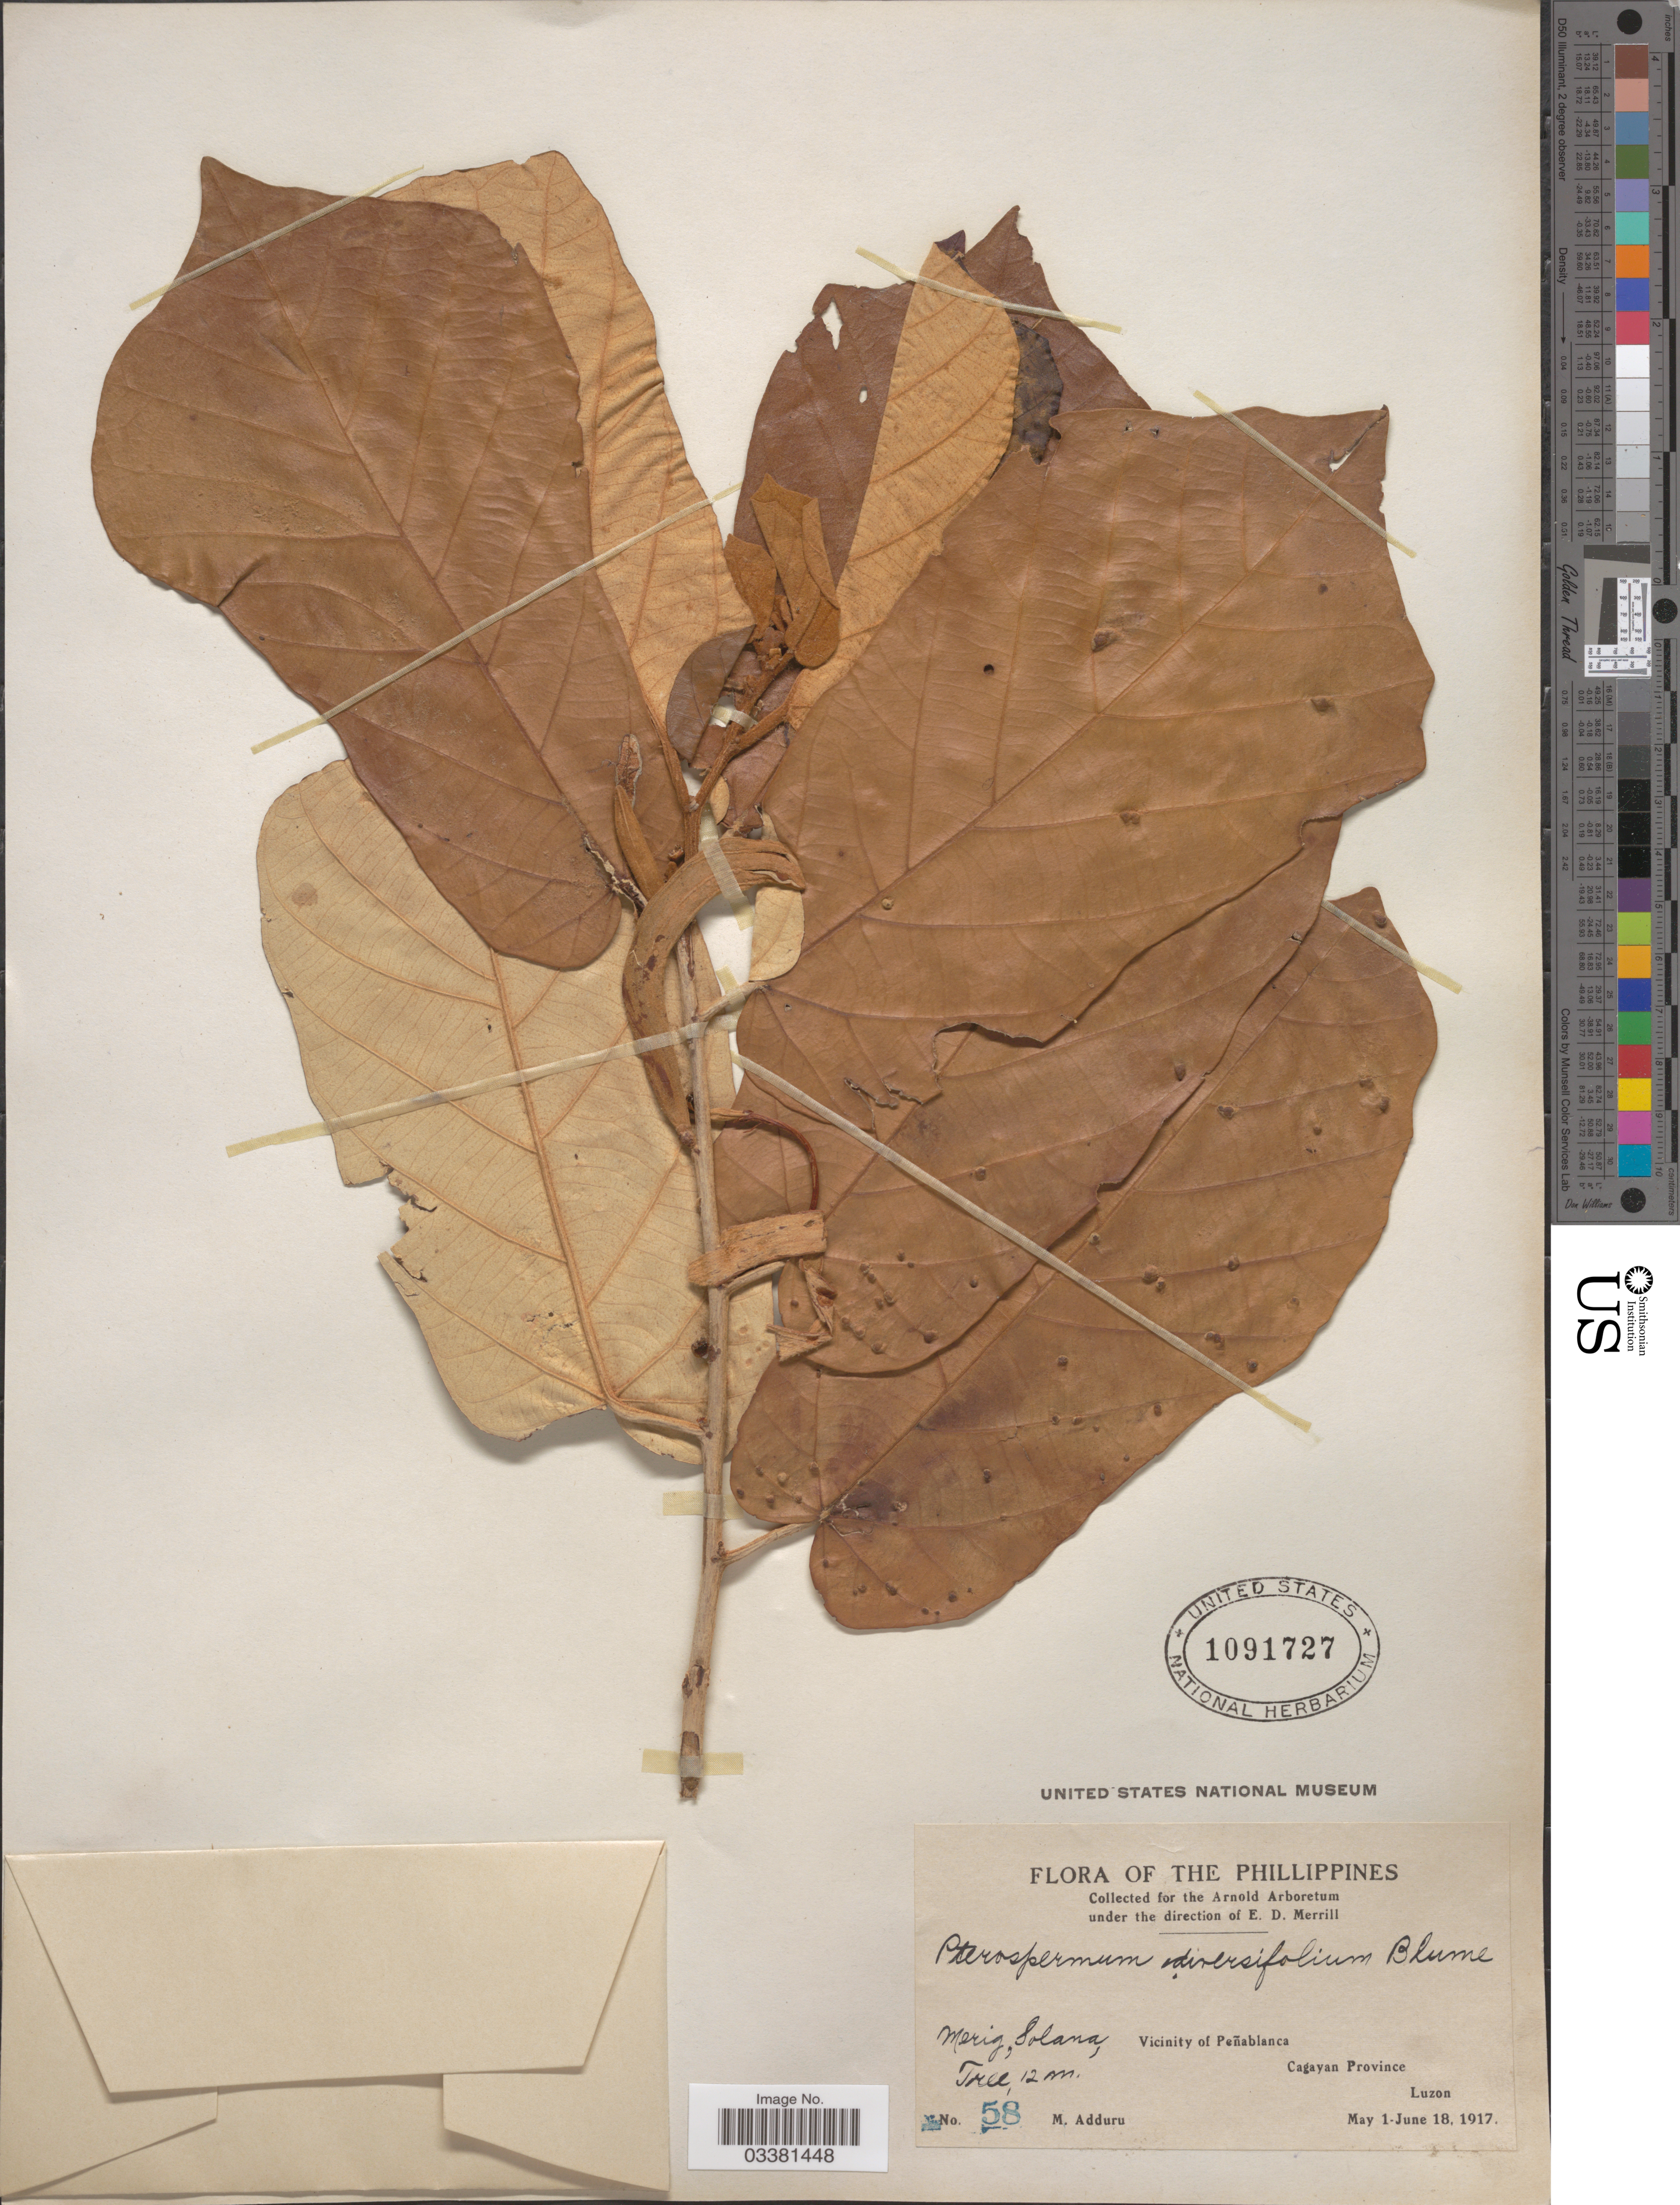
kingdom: Plantae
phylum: Tracheophyta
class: Magnoliopsida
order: Malvales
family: Malvaceae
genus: Pterospermum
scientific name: Pterospermum diversifolium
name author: Blume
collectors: M. Adduru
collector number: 58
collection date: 1917-05-01/1917-06-18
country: Philippines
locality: Vicinity of Peñablanca, Cagayan Province, Luzon.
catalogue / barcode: US 1091727